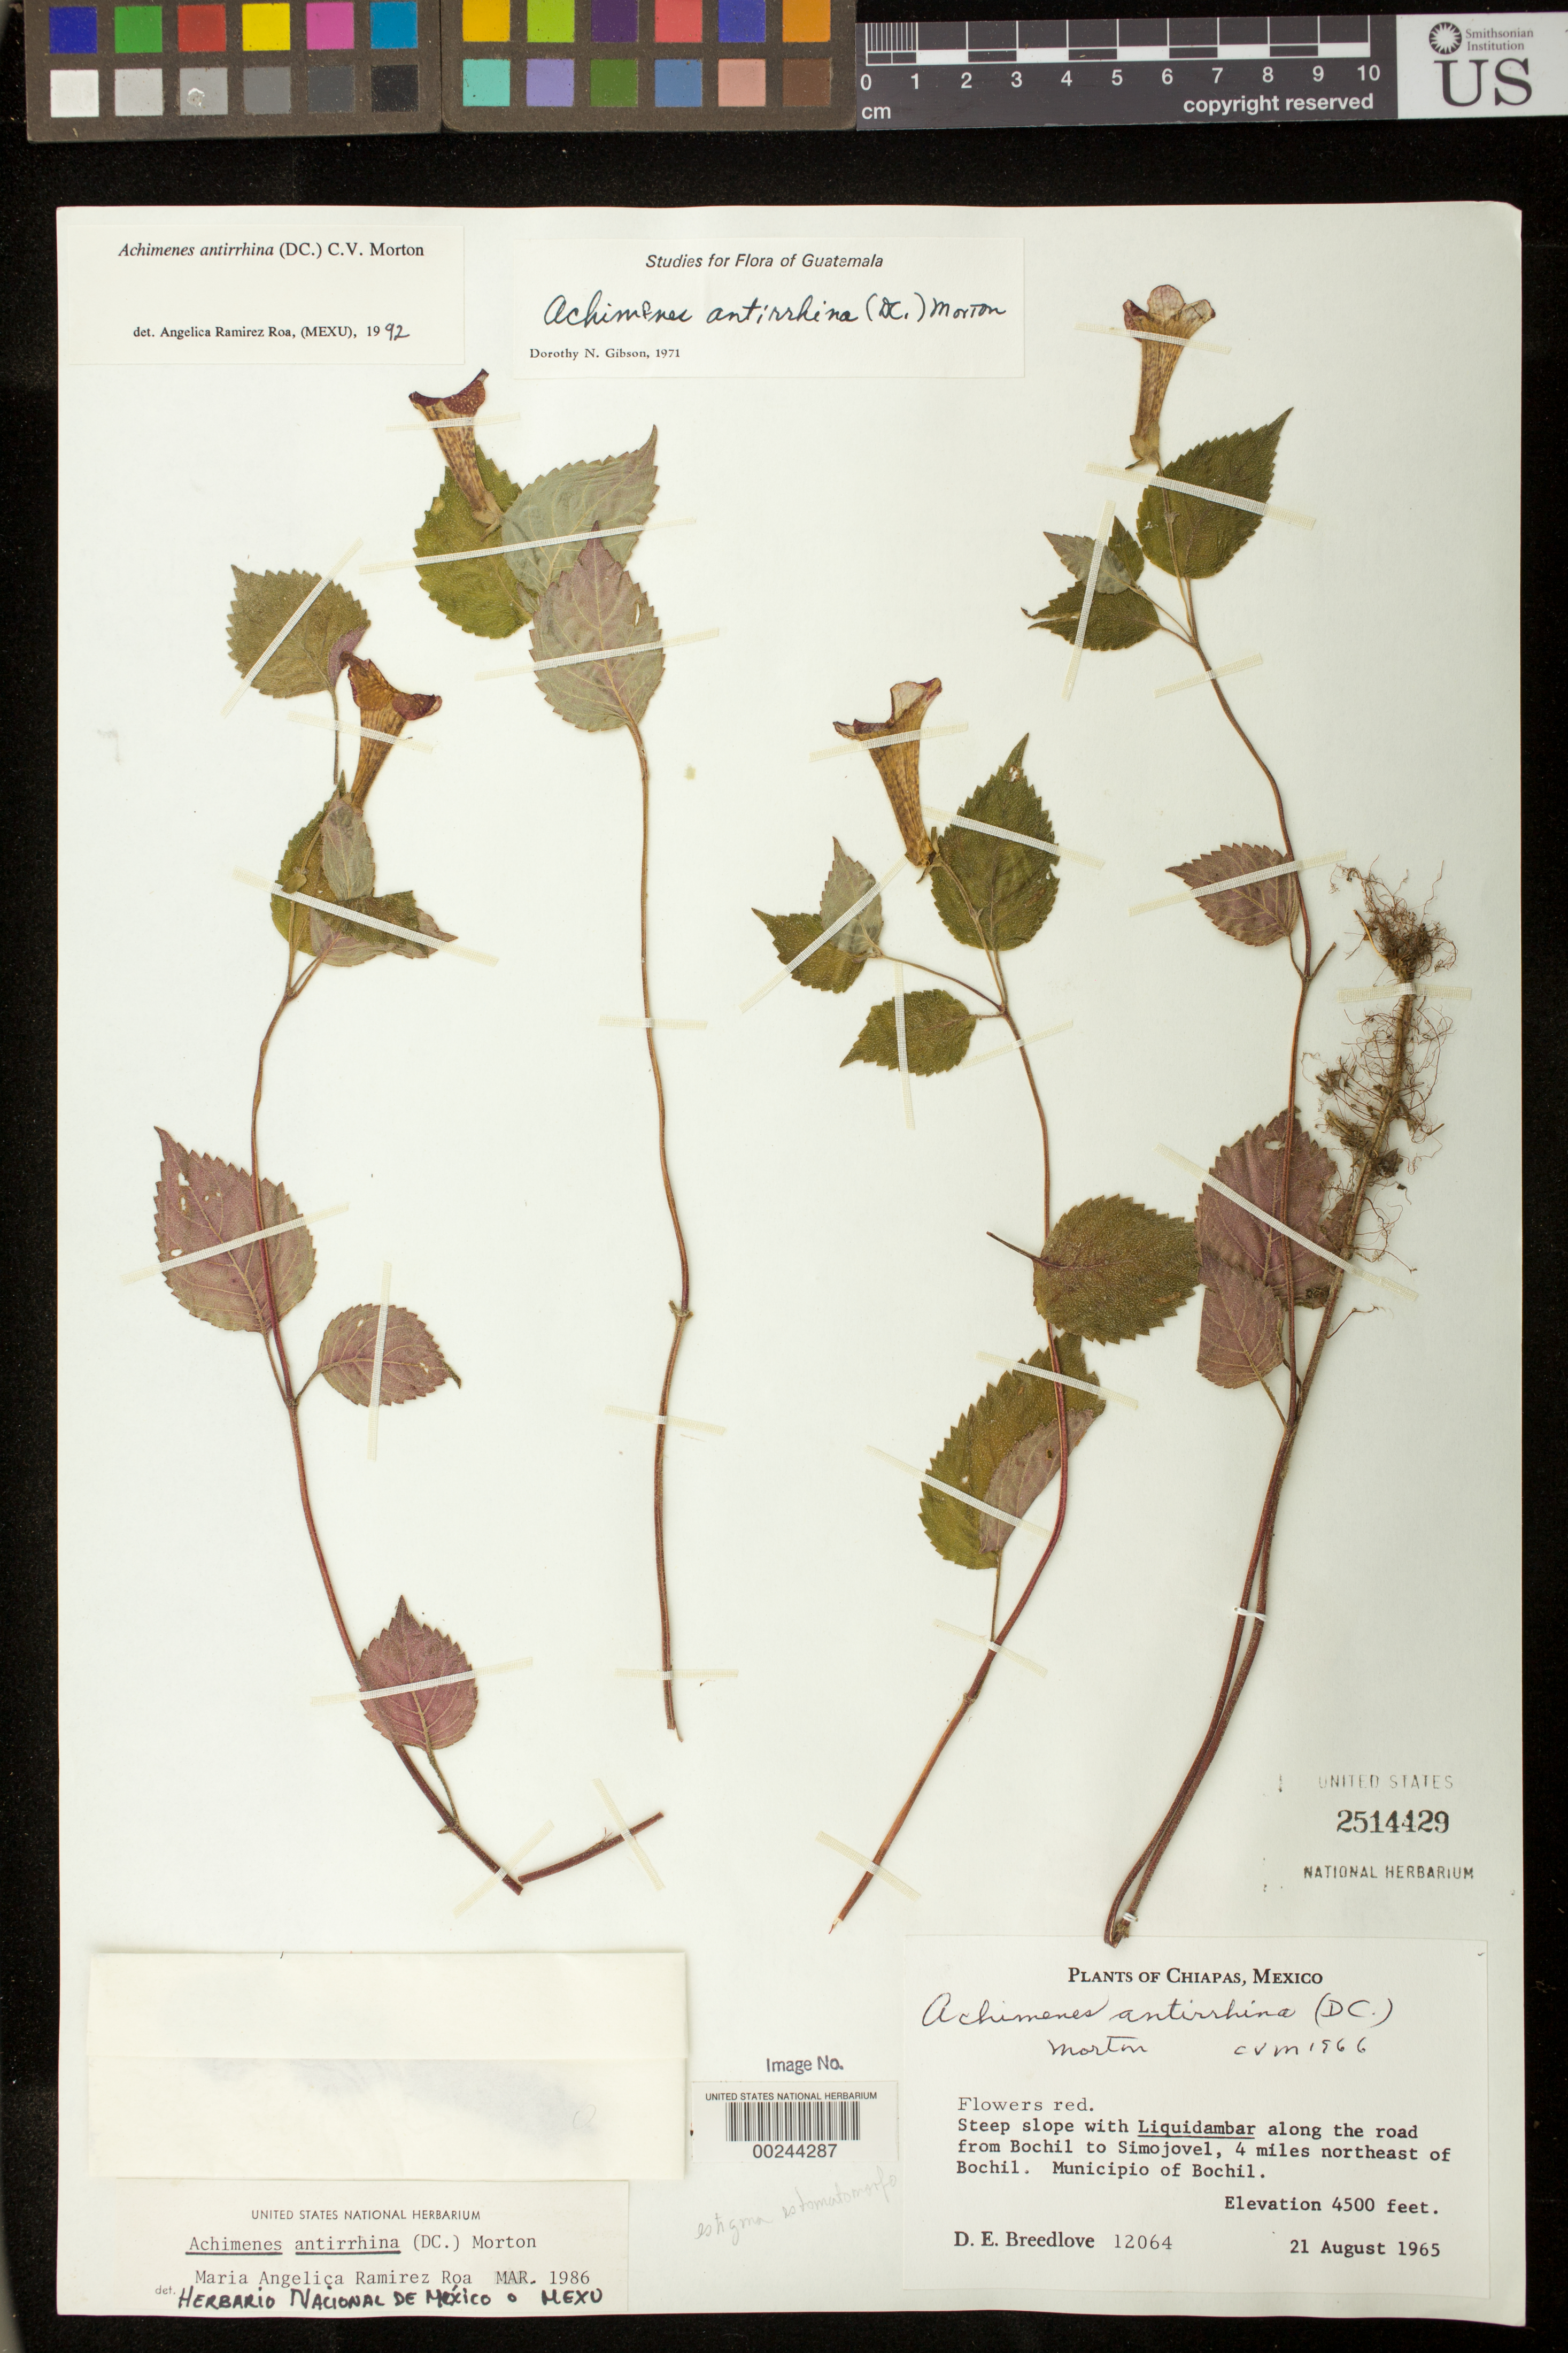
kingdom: Plantae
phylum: Tracheophyta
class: Magnoliopsida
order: Lamiales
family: Gesneriaceae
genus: Achimenes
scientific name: Achimenes antirrhina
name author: (DC.) C.V. Morton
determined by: Skog, Laurence E.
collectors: D. E. Breedlove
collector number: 12064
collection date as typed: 21 Aug 1965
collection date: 1965-08-21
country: Mexico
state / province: Chiapas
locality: Along the road from Bochil to Simojovel, 4 mi NE of Bochil, Mun. of Bochil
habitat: Steep slope with Liquidambar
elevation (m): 1372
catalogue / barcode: US 2514429